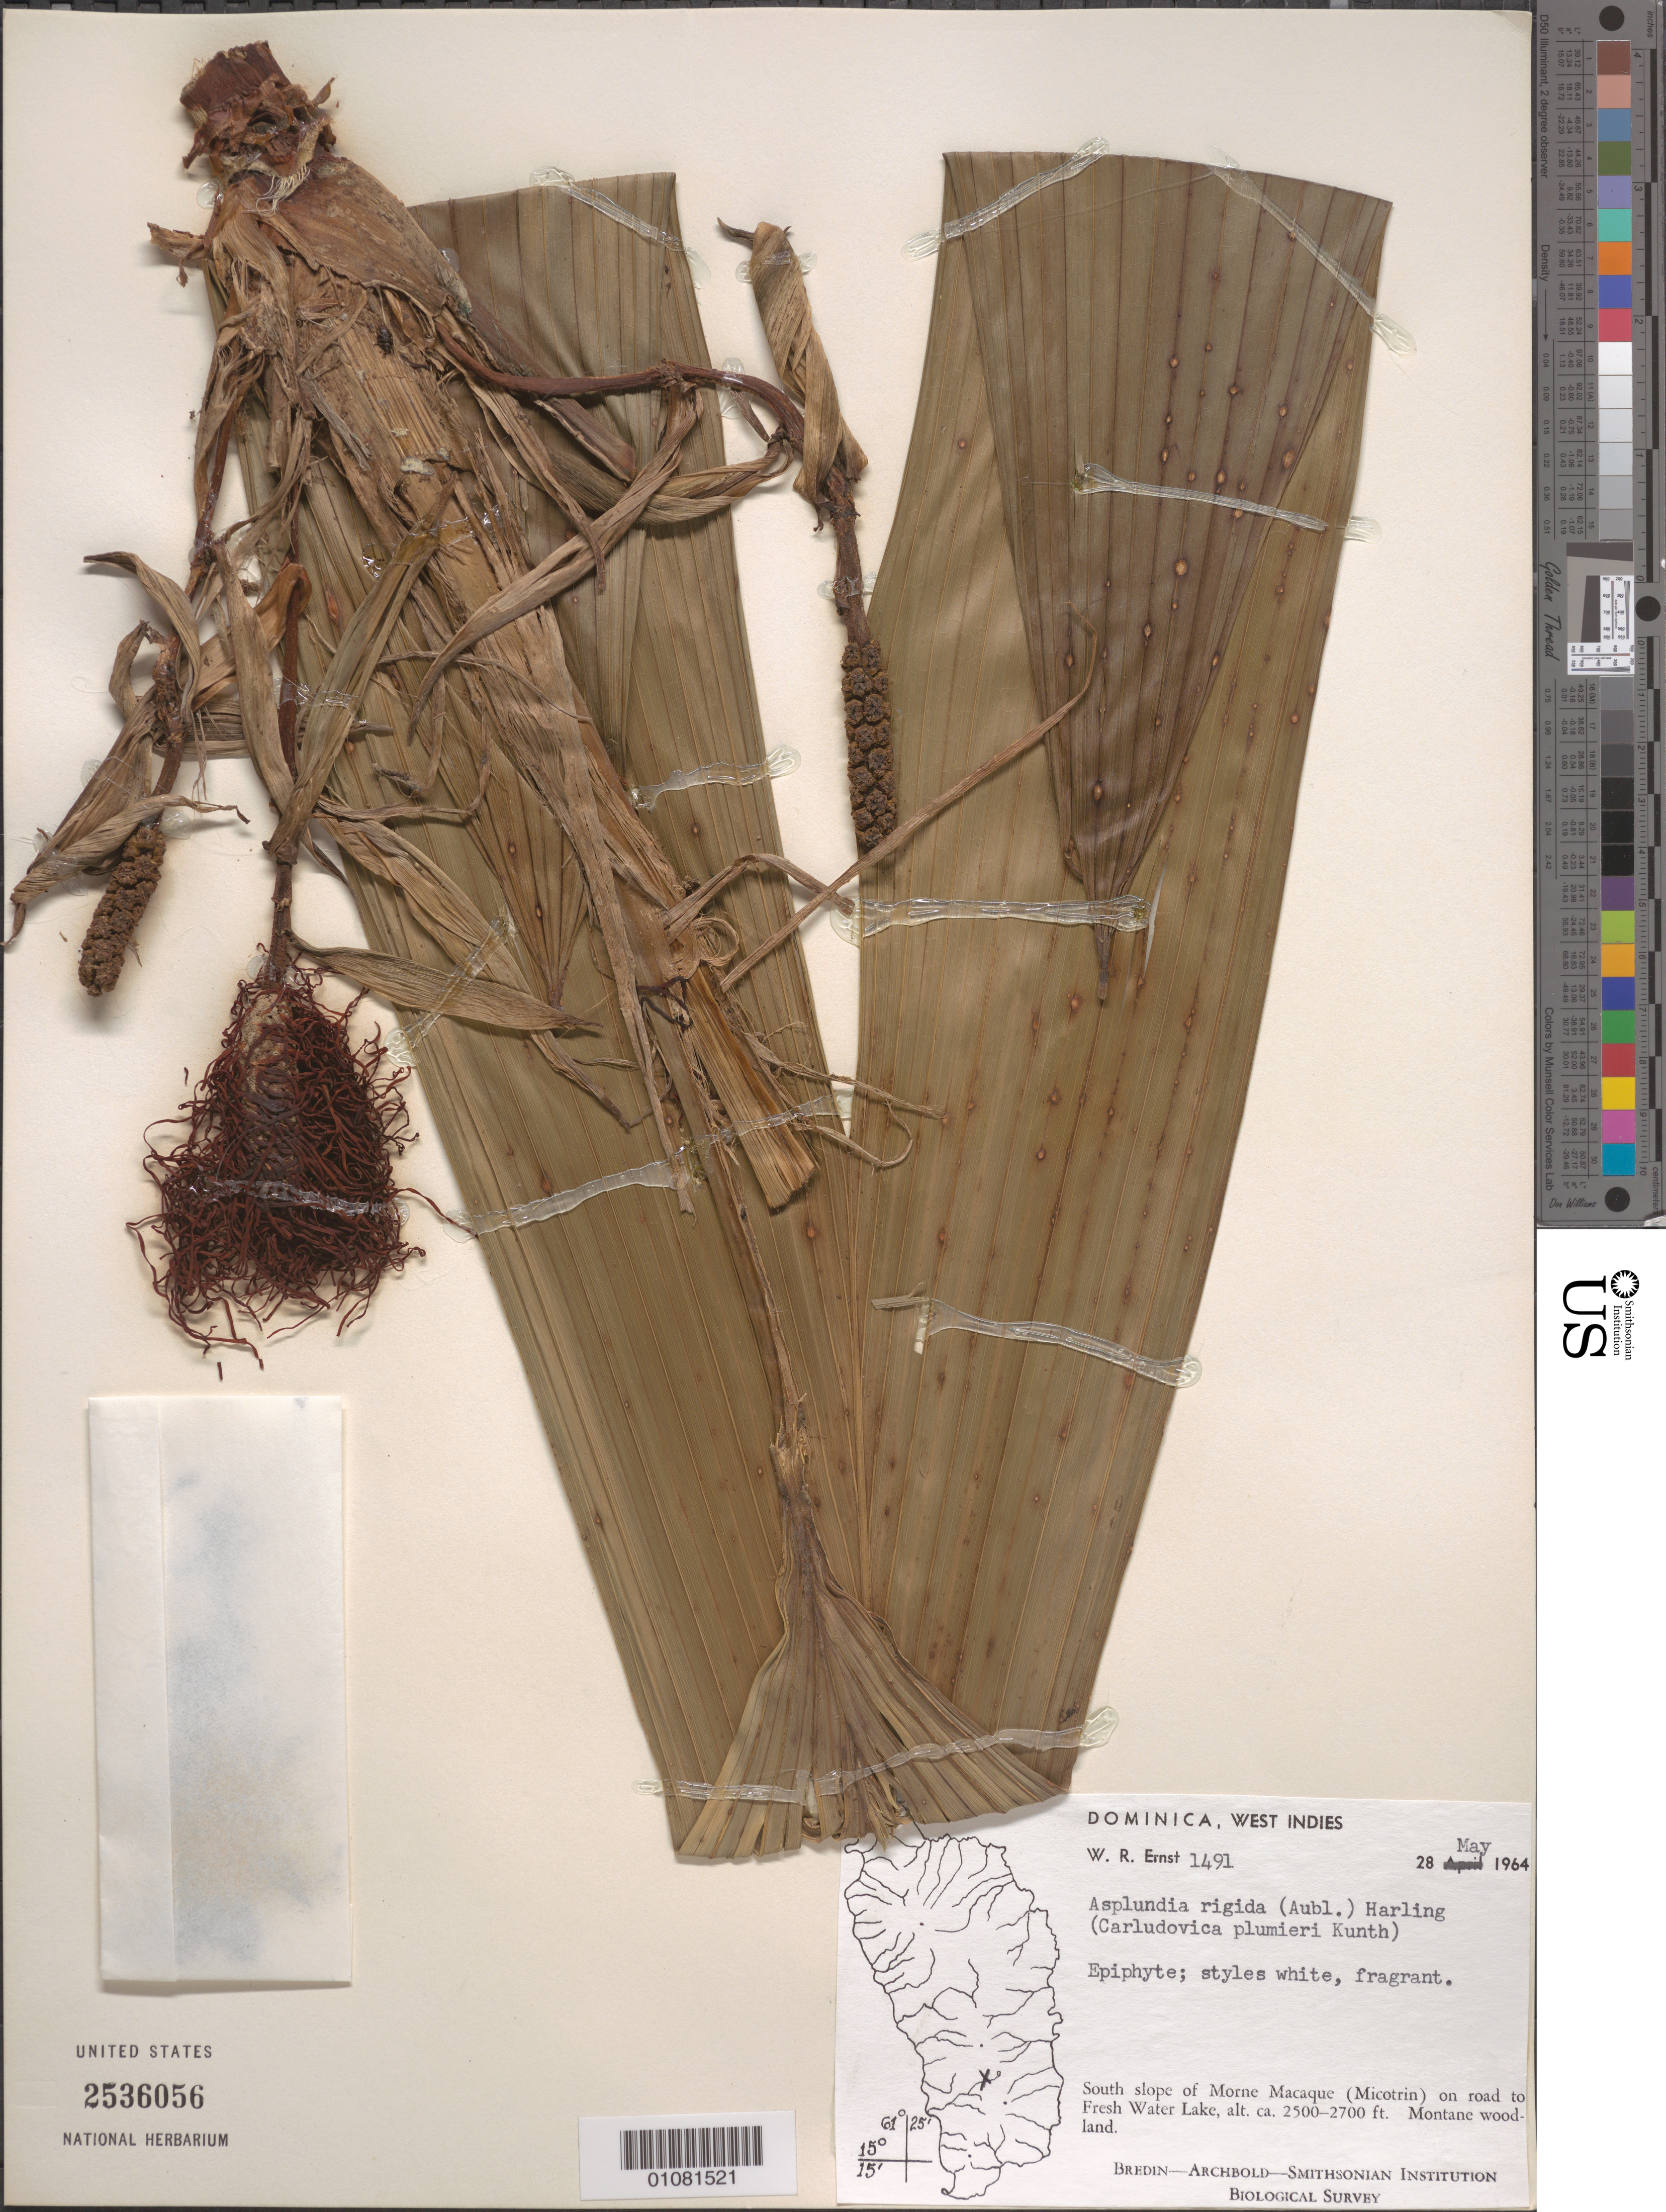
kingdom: Plantae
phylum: Tracheophyta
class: Liliopsida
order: Pandanales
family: Cyclanthaceae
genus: Asplundia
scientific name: Asplundia rigida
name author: (Aubl.) Harling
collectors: W. R. Ernst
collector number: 1491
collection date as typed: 28 May 1964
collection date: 1964-05-28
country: Dominica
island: Dominica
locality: South slope of Morne Macaque (Micotrin) on road to Fresh Water Lake. Montane woodland.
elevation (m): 762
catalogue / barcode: US 2536056